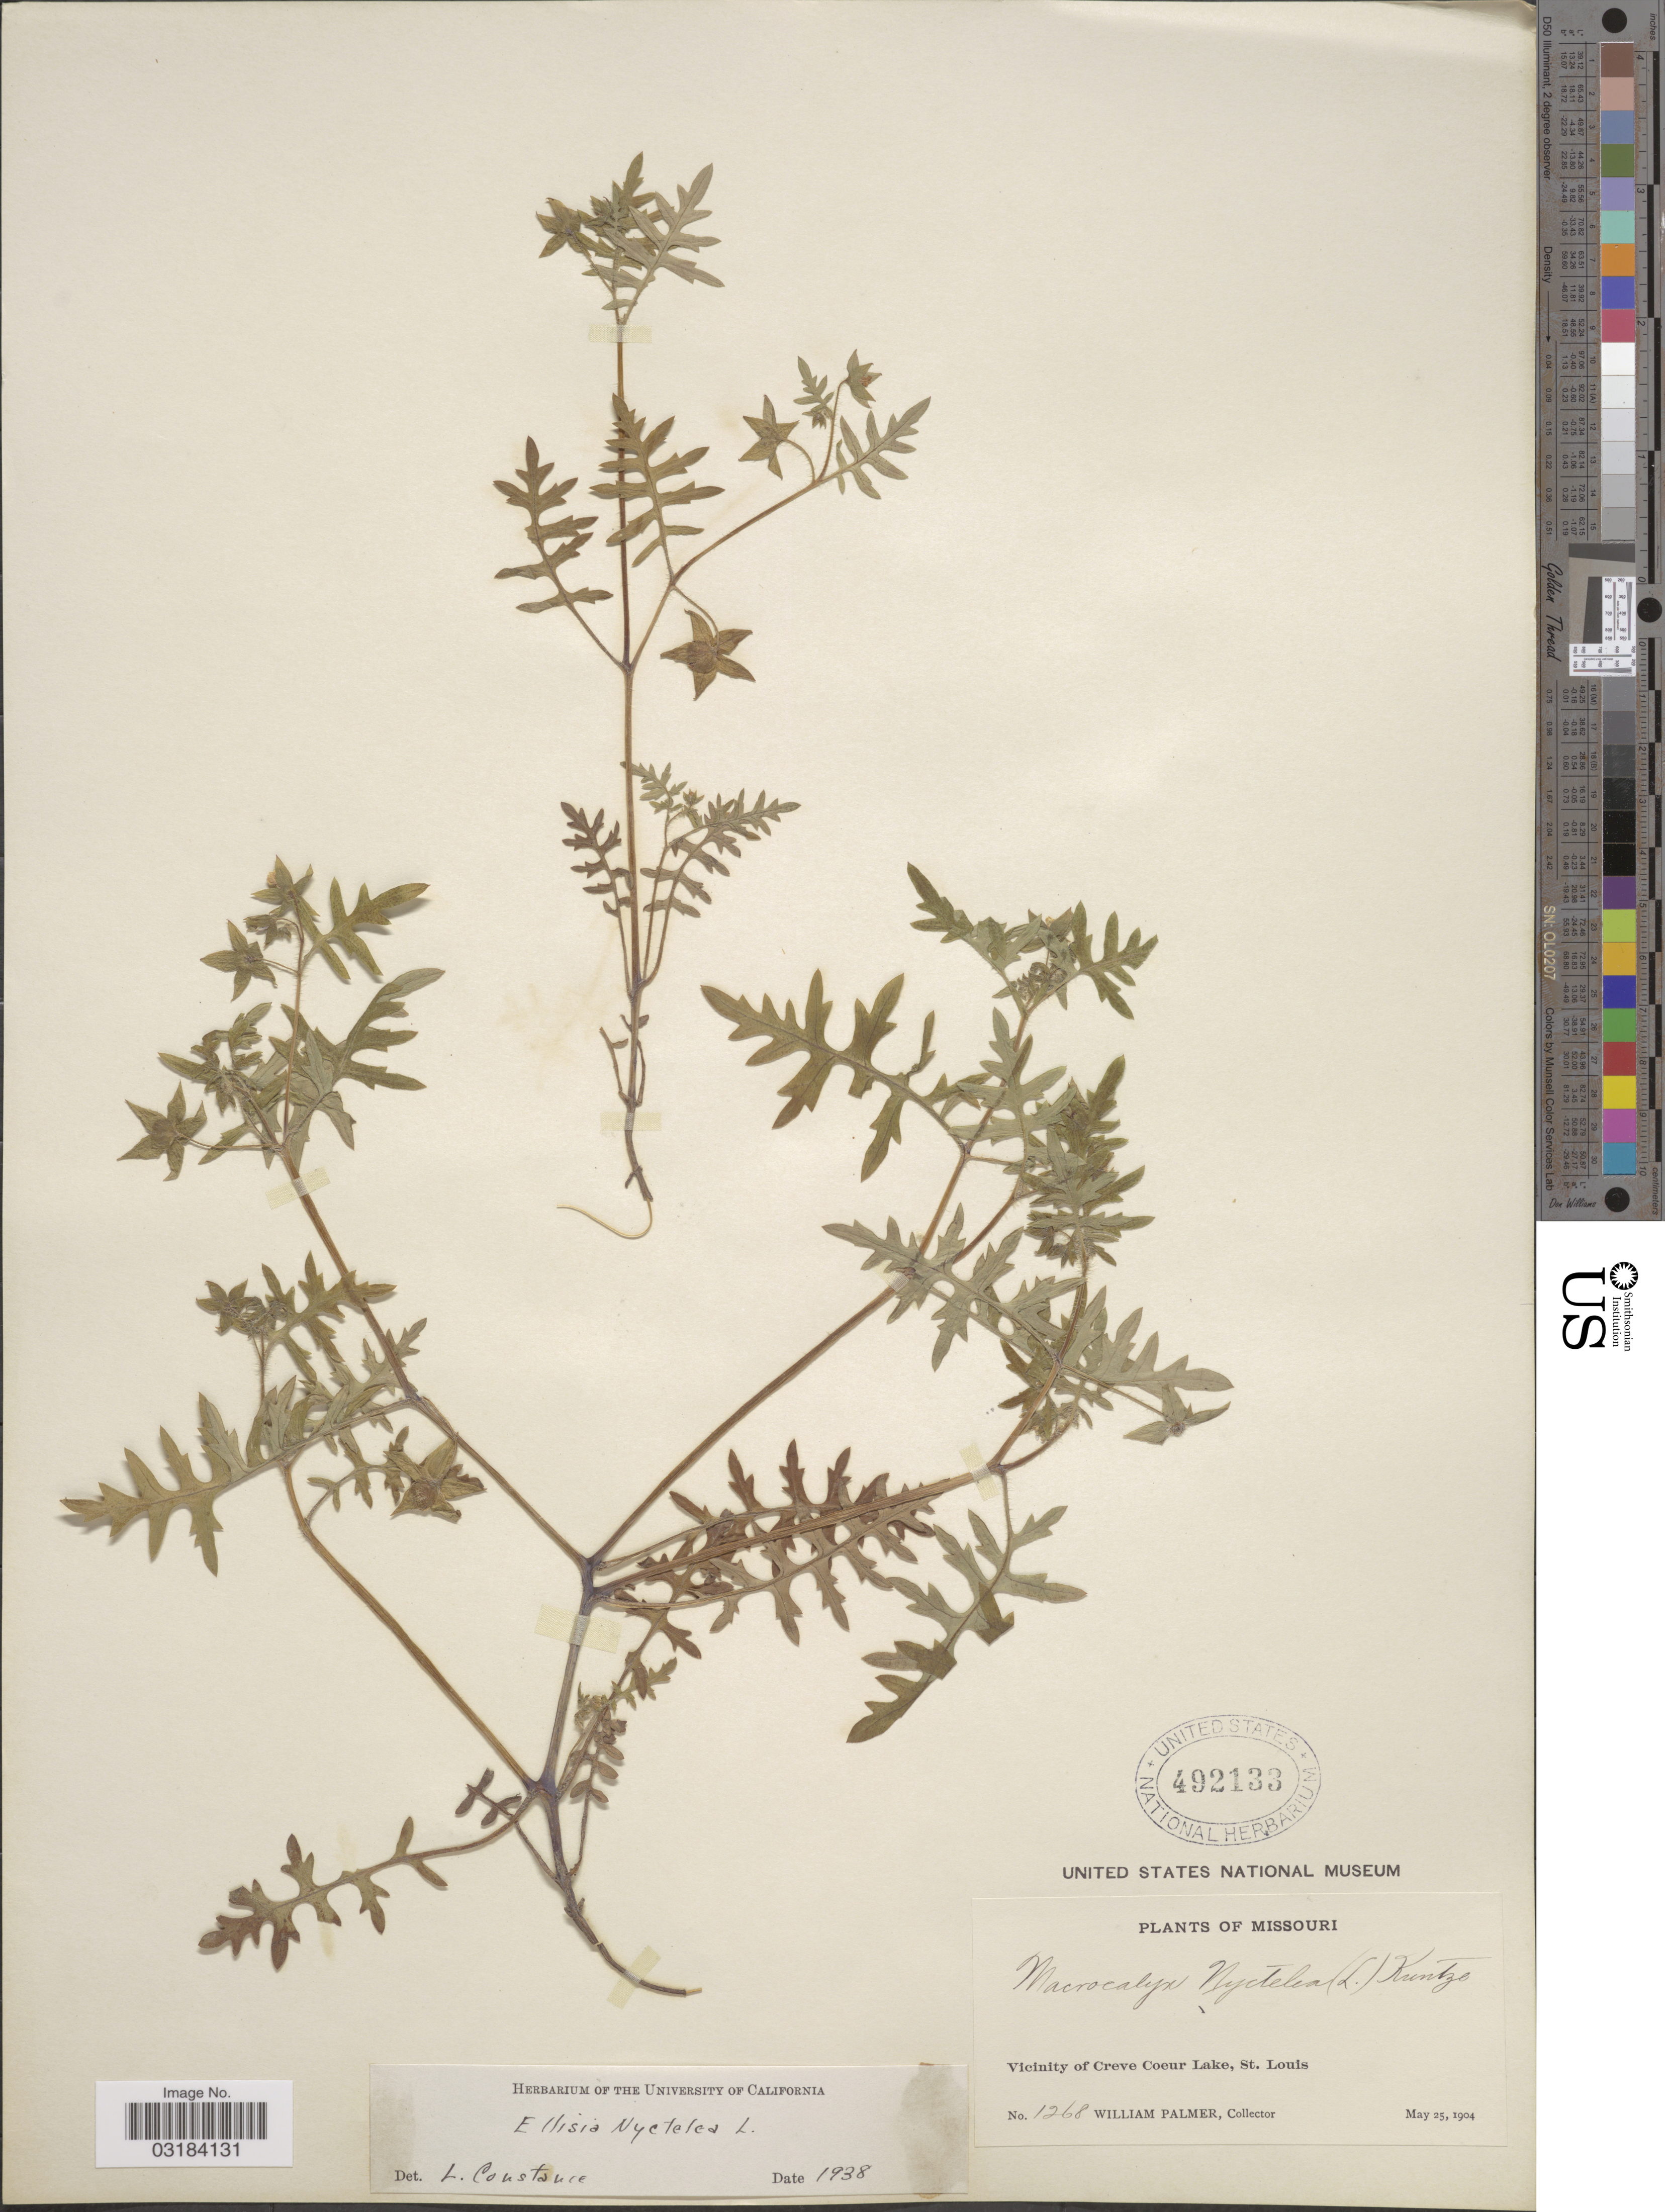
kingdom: Plantae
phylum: Tracheophyta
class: Magnoliopsida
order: Boraginales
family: Hydrophyllaceae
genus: Ellisia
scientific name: Ellisia nyctelea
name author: L.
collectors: W. Palmer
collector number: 1268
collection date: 1904-05-25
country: United States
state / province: Missouri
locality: Vicinity of Creve Coeur Lake, St. Louis.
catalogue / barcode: US 492133